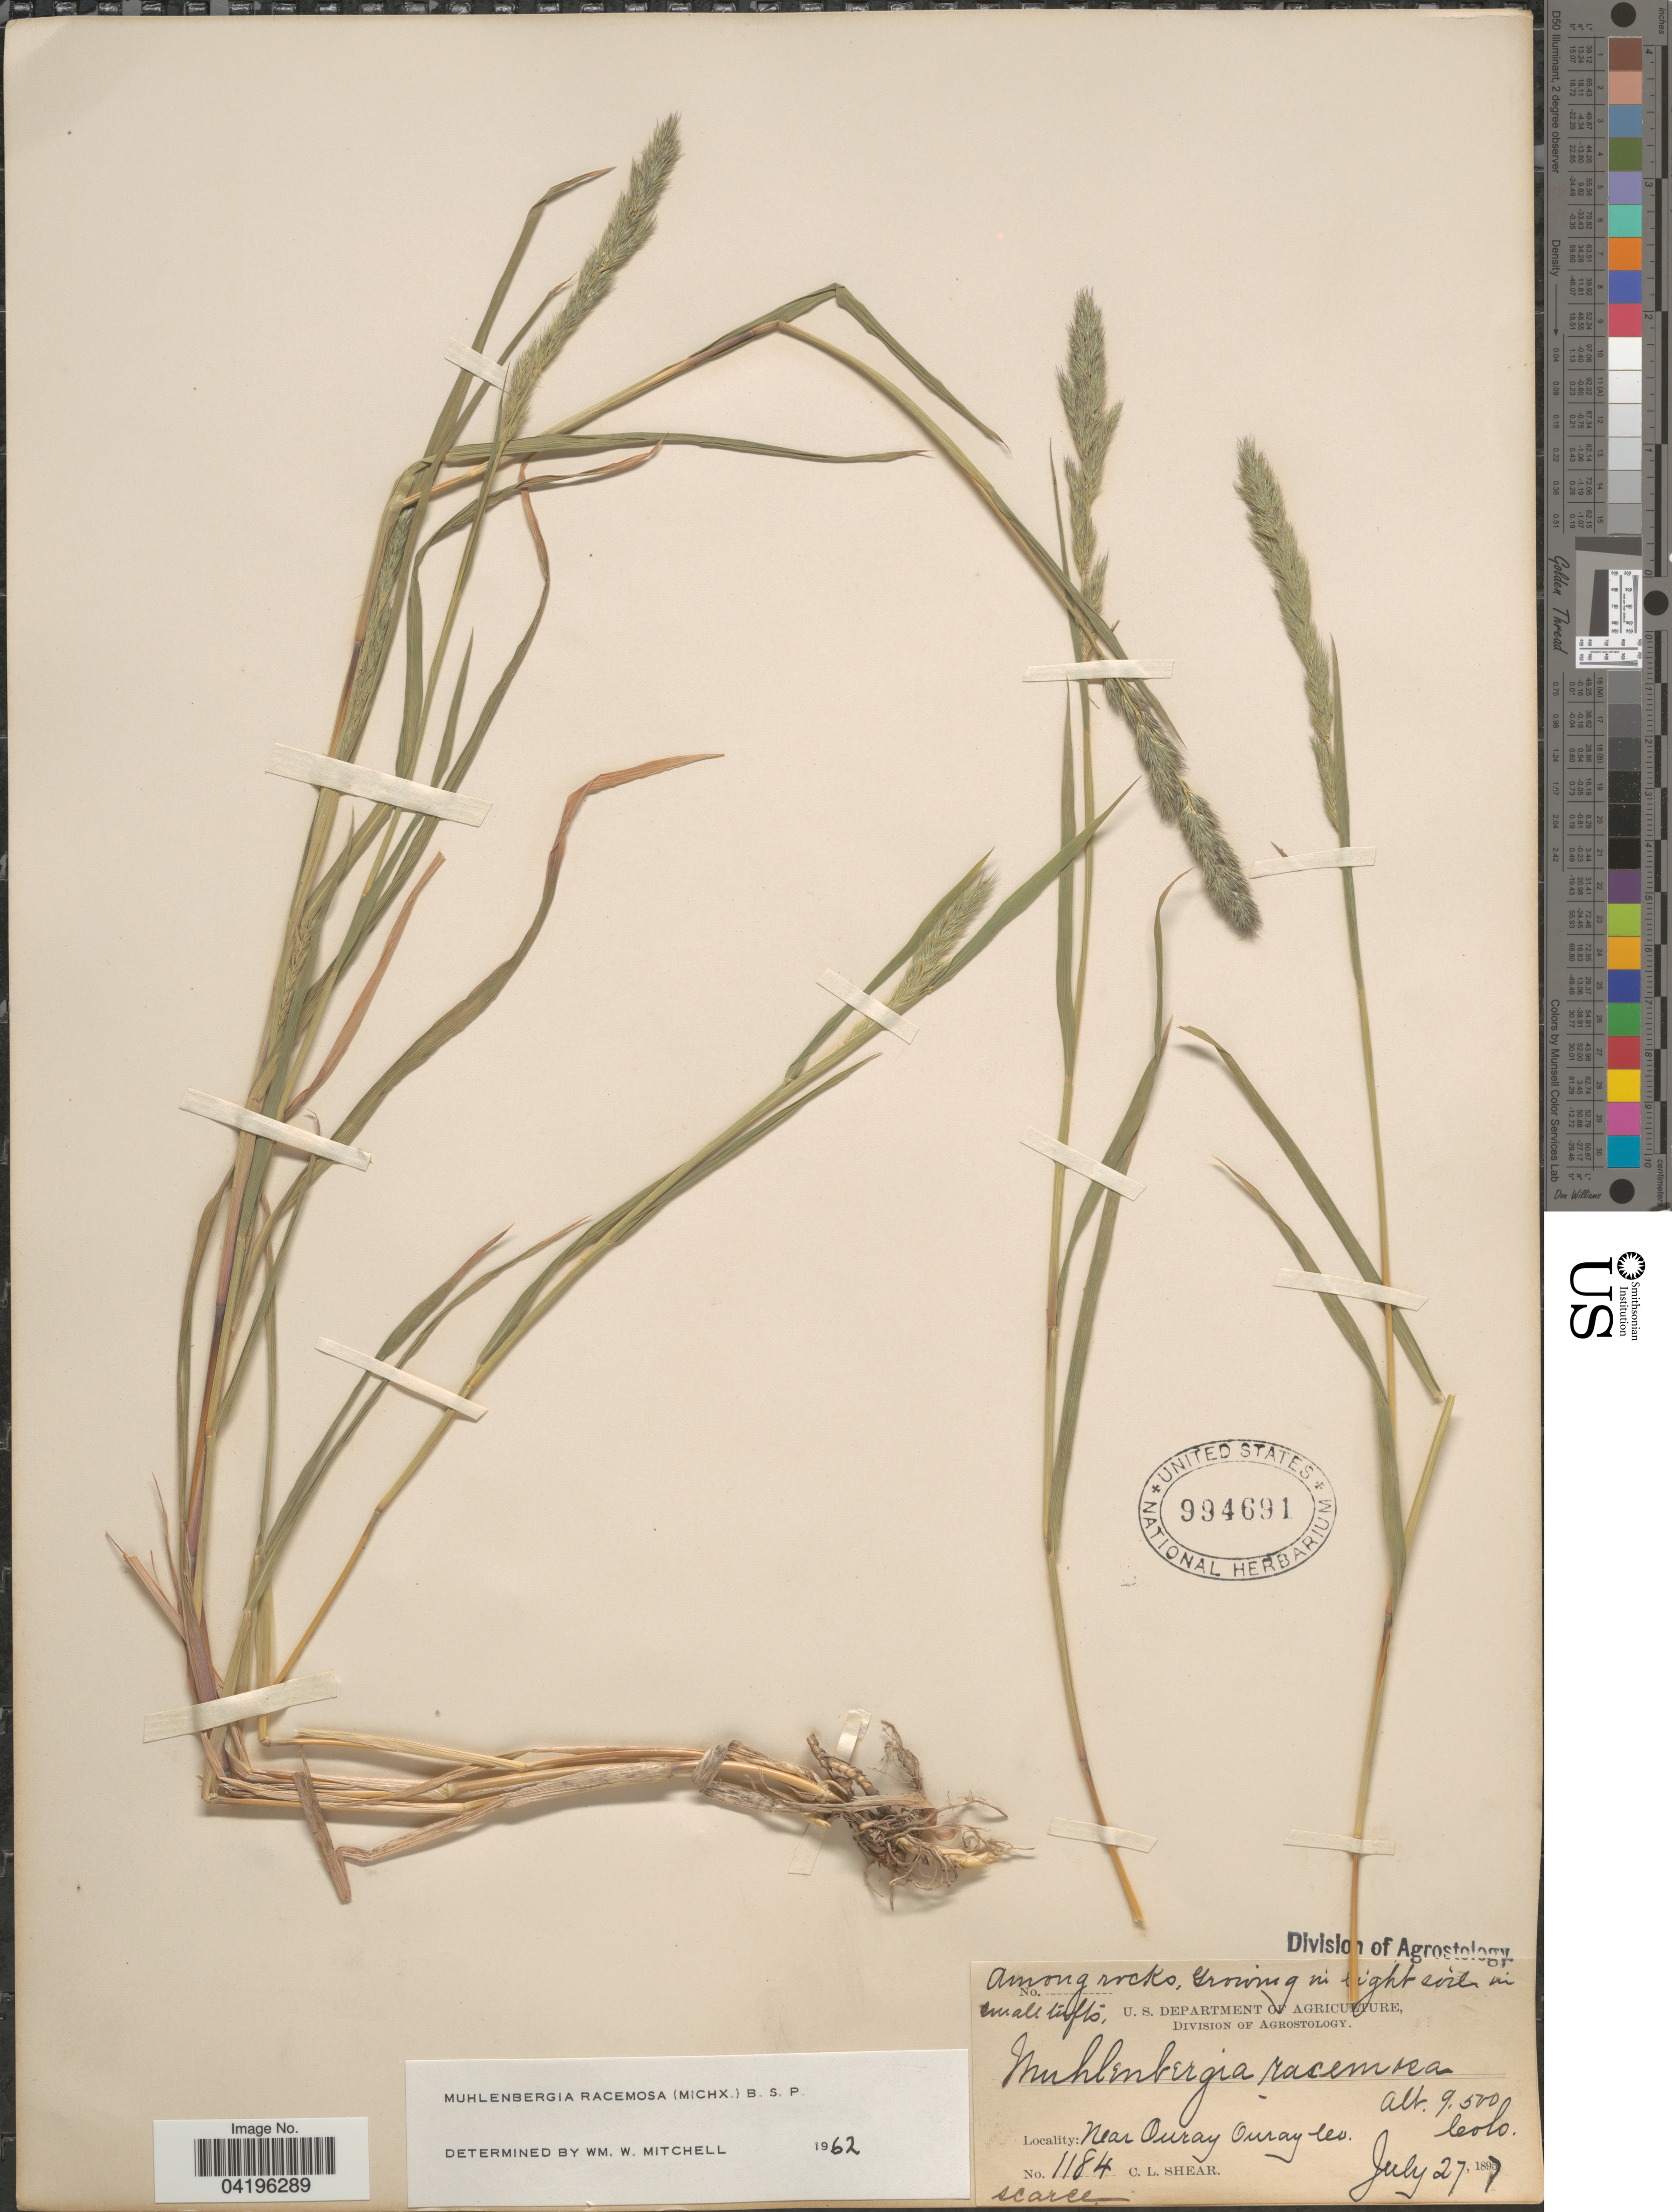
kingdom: Plantae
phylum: Tracheophyta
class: Liliopsida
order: Poales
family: Poaceae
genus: Muhlenbergia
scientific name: Muhlenbergia racemosa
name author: (Michx.) Britton et al.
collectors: C. L. Shear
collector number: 1184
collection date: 1897-07-27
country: United States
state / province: Colorado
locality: Near Ouray Ouray Co.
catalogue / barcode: US 994691